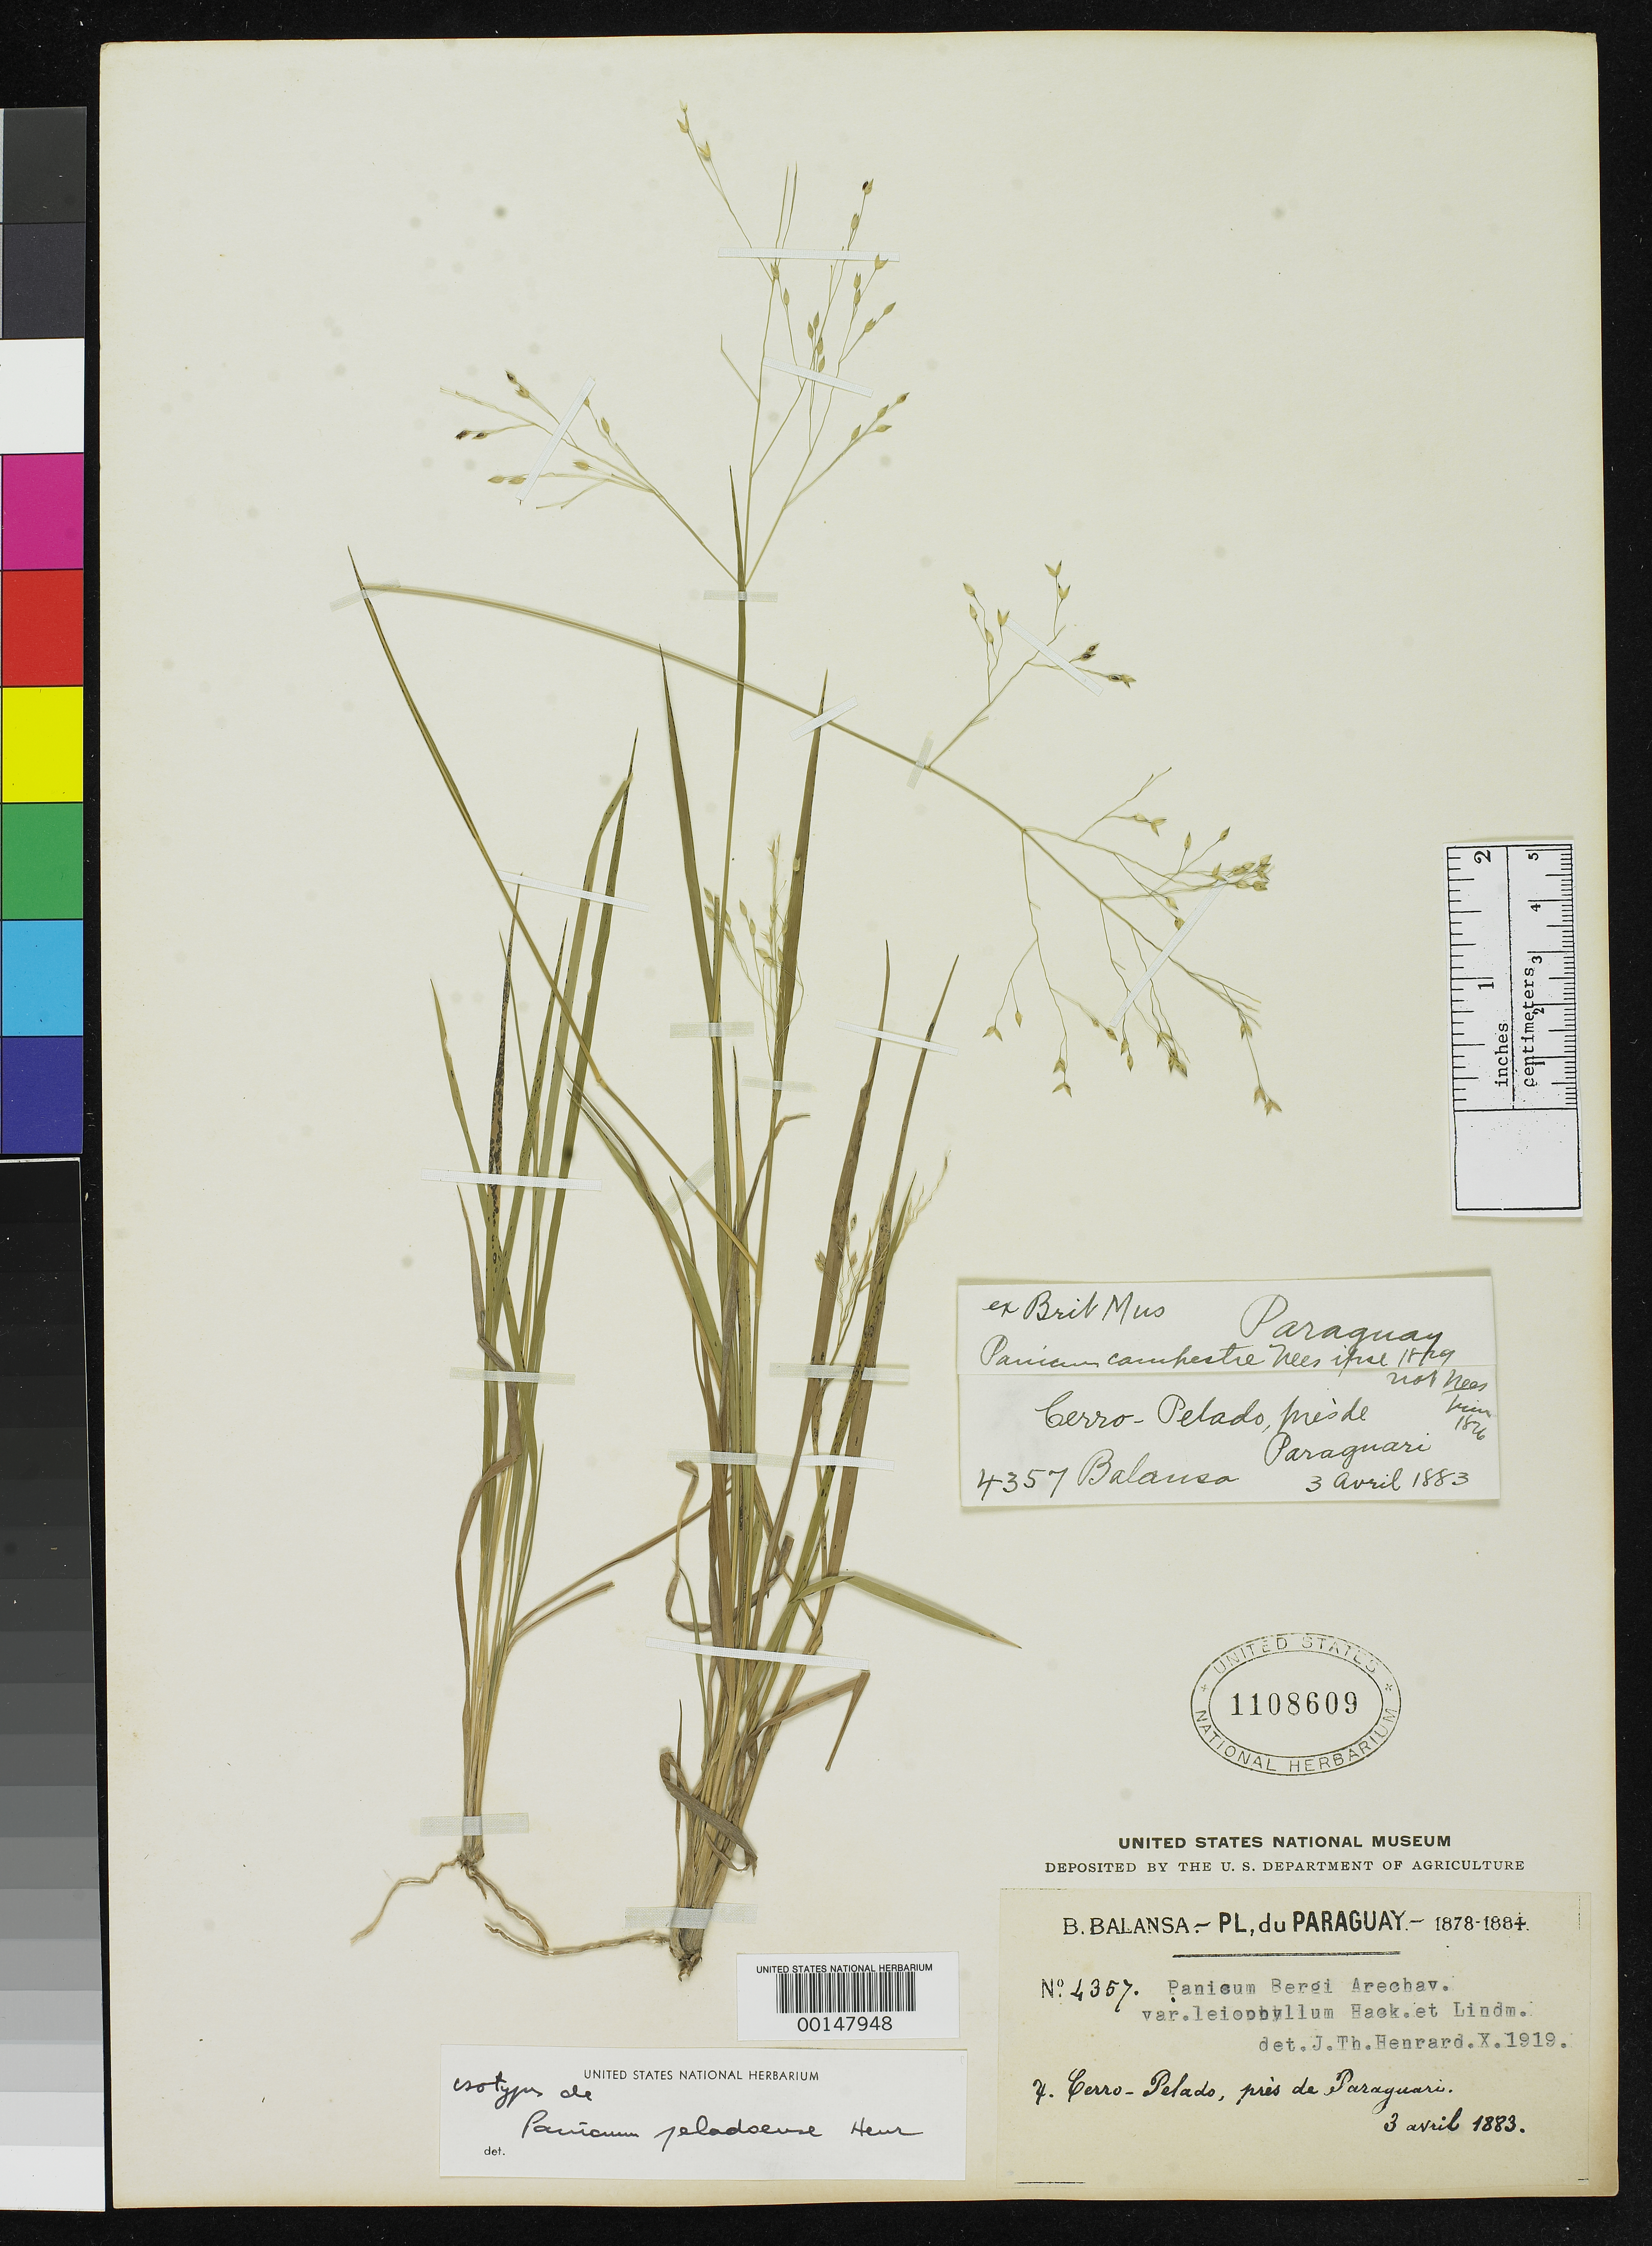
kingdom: Plantae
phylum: Tracheophyta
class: Liliopsida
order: Poales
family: Poaceae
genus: Panicum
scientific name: Panicum peladoense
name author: Henr.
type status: Isotype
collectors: B. Balansa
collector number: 4357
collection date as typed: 03 Apr 1883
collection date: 1883-04-03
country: Paraguay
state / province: Paraguarí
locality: Cerro Pelado near Paraguari.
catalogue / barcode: US 1108609